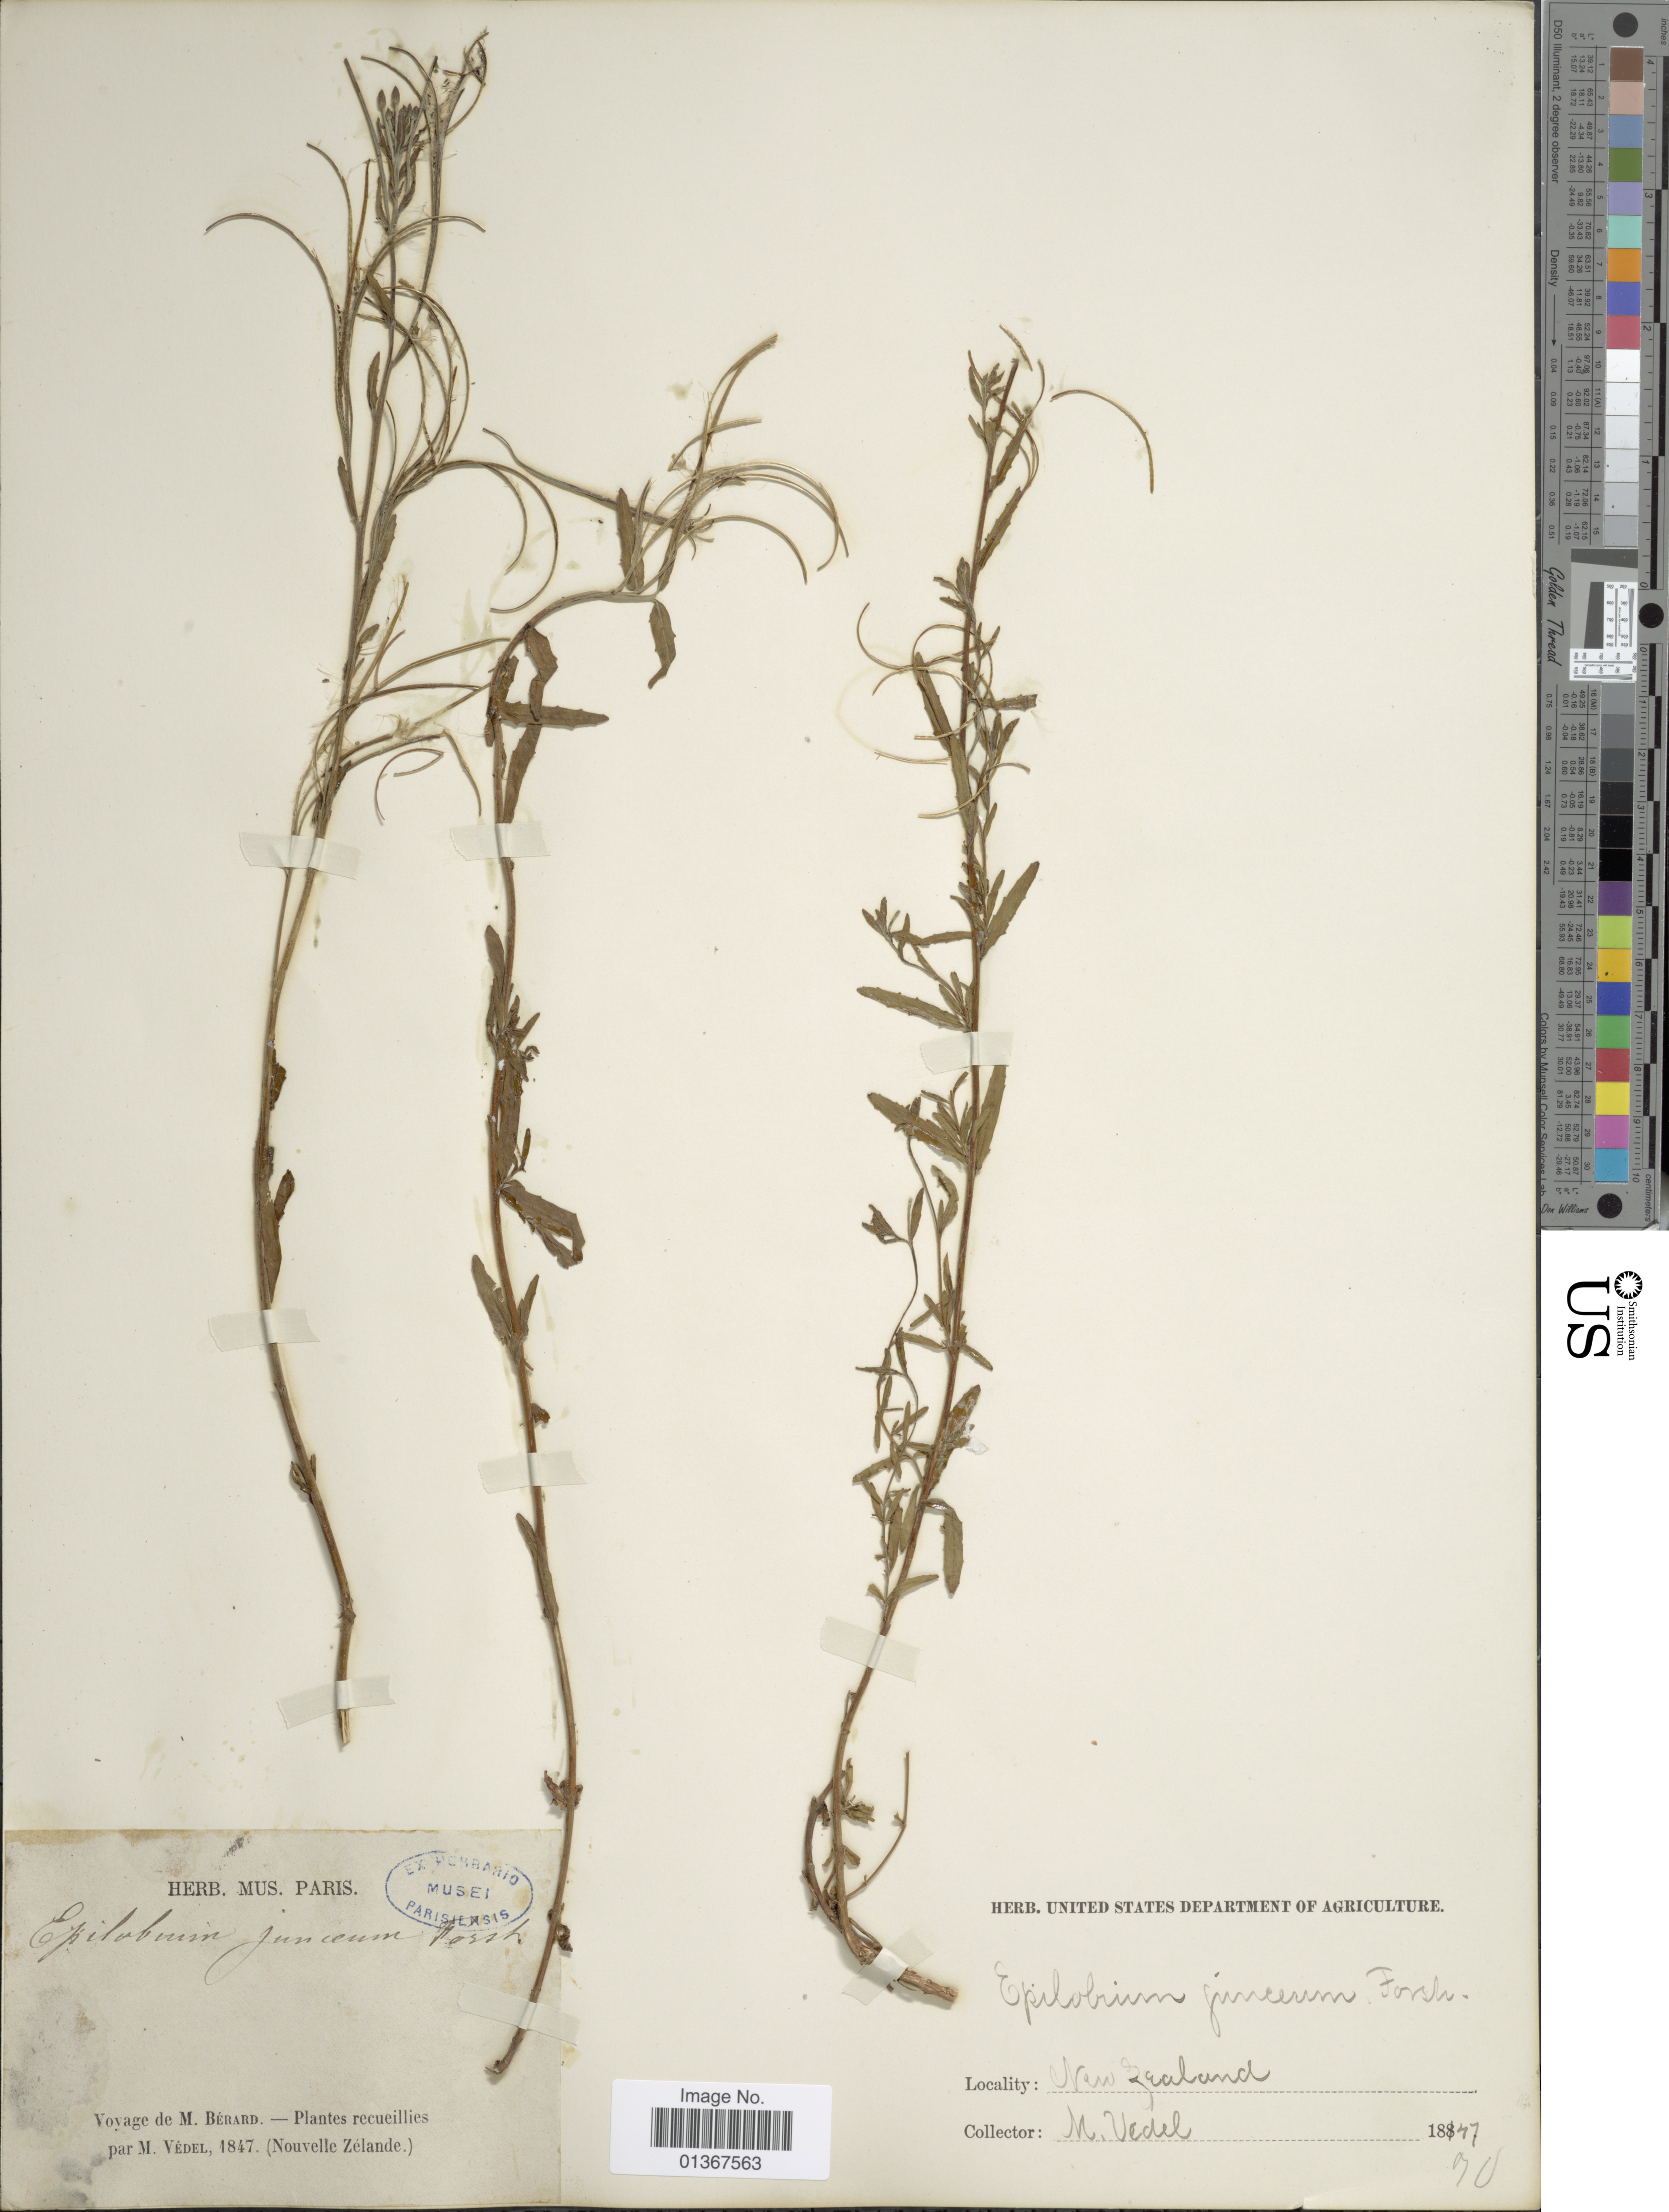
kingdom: Plantae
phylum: Tracheophyta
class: Magnoliopsida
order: Myrtales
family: Onagraceae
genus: Epilobium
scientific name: Epilobium billardiereanum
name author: Ser.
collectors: M. Vedele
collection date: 1847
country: New Zealand